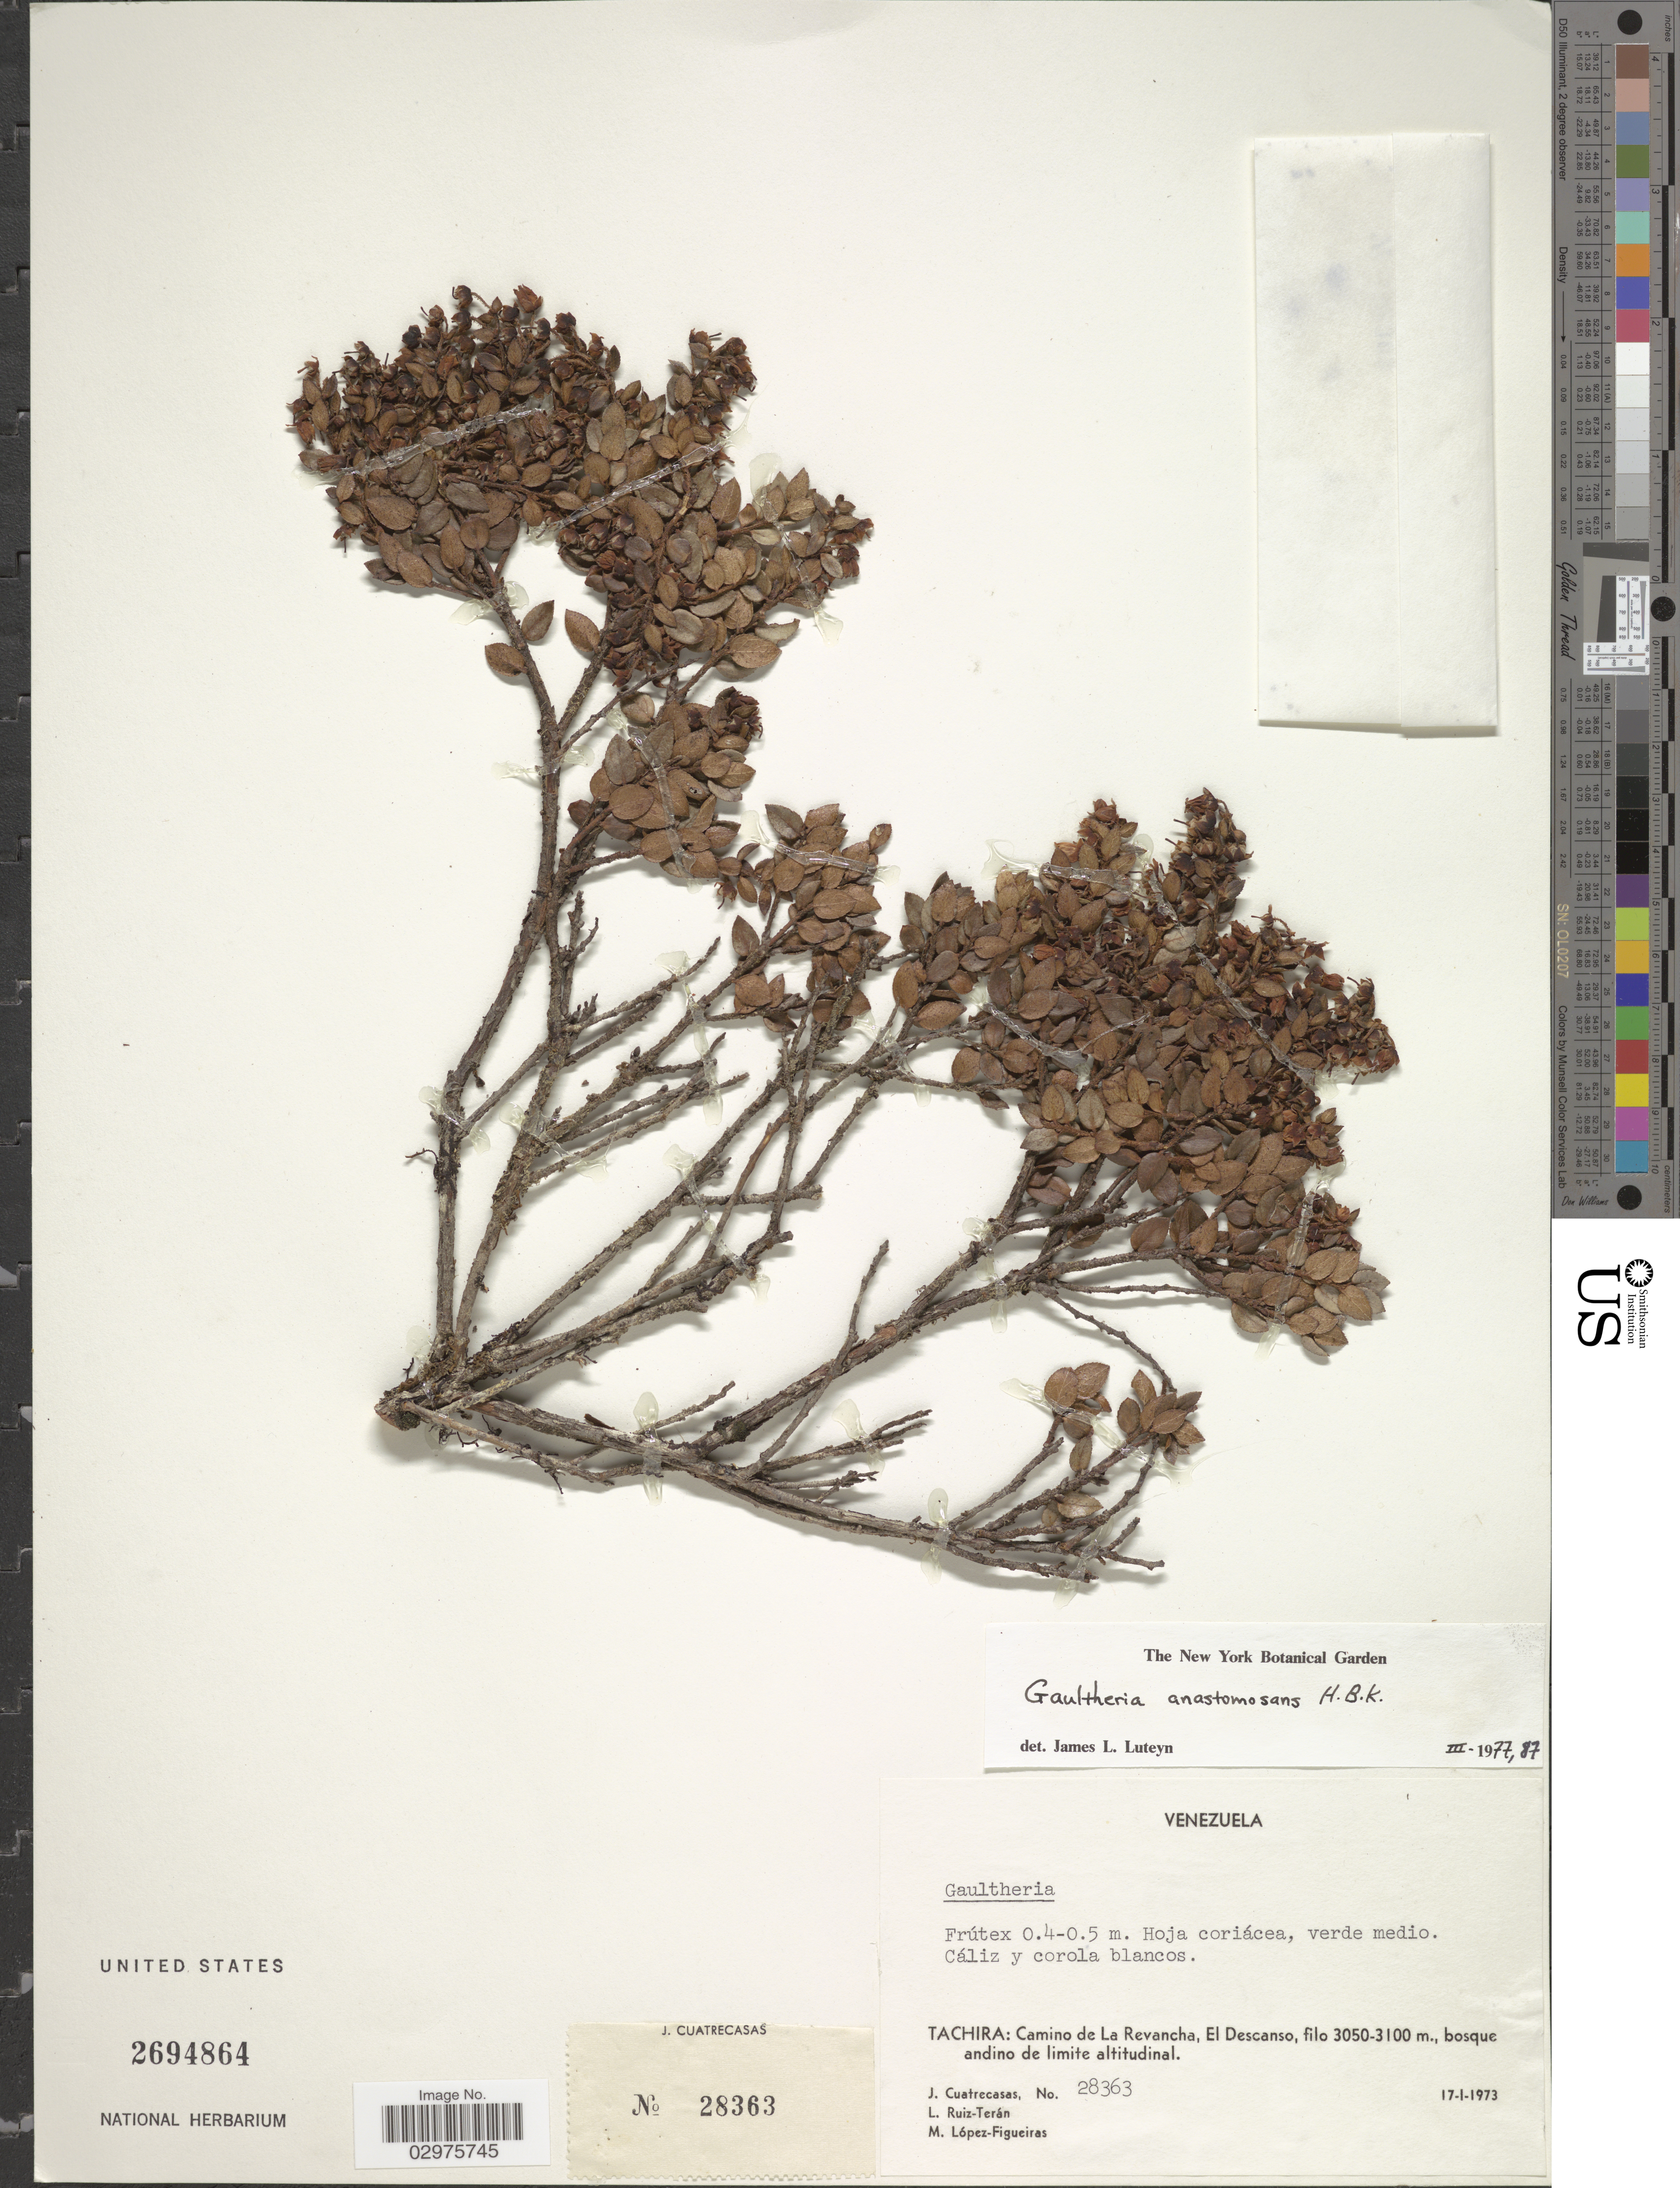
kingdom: Plantae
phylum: Tracheophyta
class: Magnoliopsida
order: Ericales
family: Ericaceae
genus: Gaultheria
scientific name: Gaultheria anastomosans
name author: (L. f.) Kunth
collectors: J. Cuatrecasas, L. E. Ruíz-Terán & M. López Figueiras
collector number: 28363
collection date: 1973-01-17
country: Venezuela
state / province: Tachira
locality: Camino de La Revancha, El Descanso.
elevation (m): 3050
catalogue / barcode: US 2694864